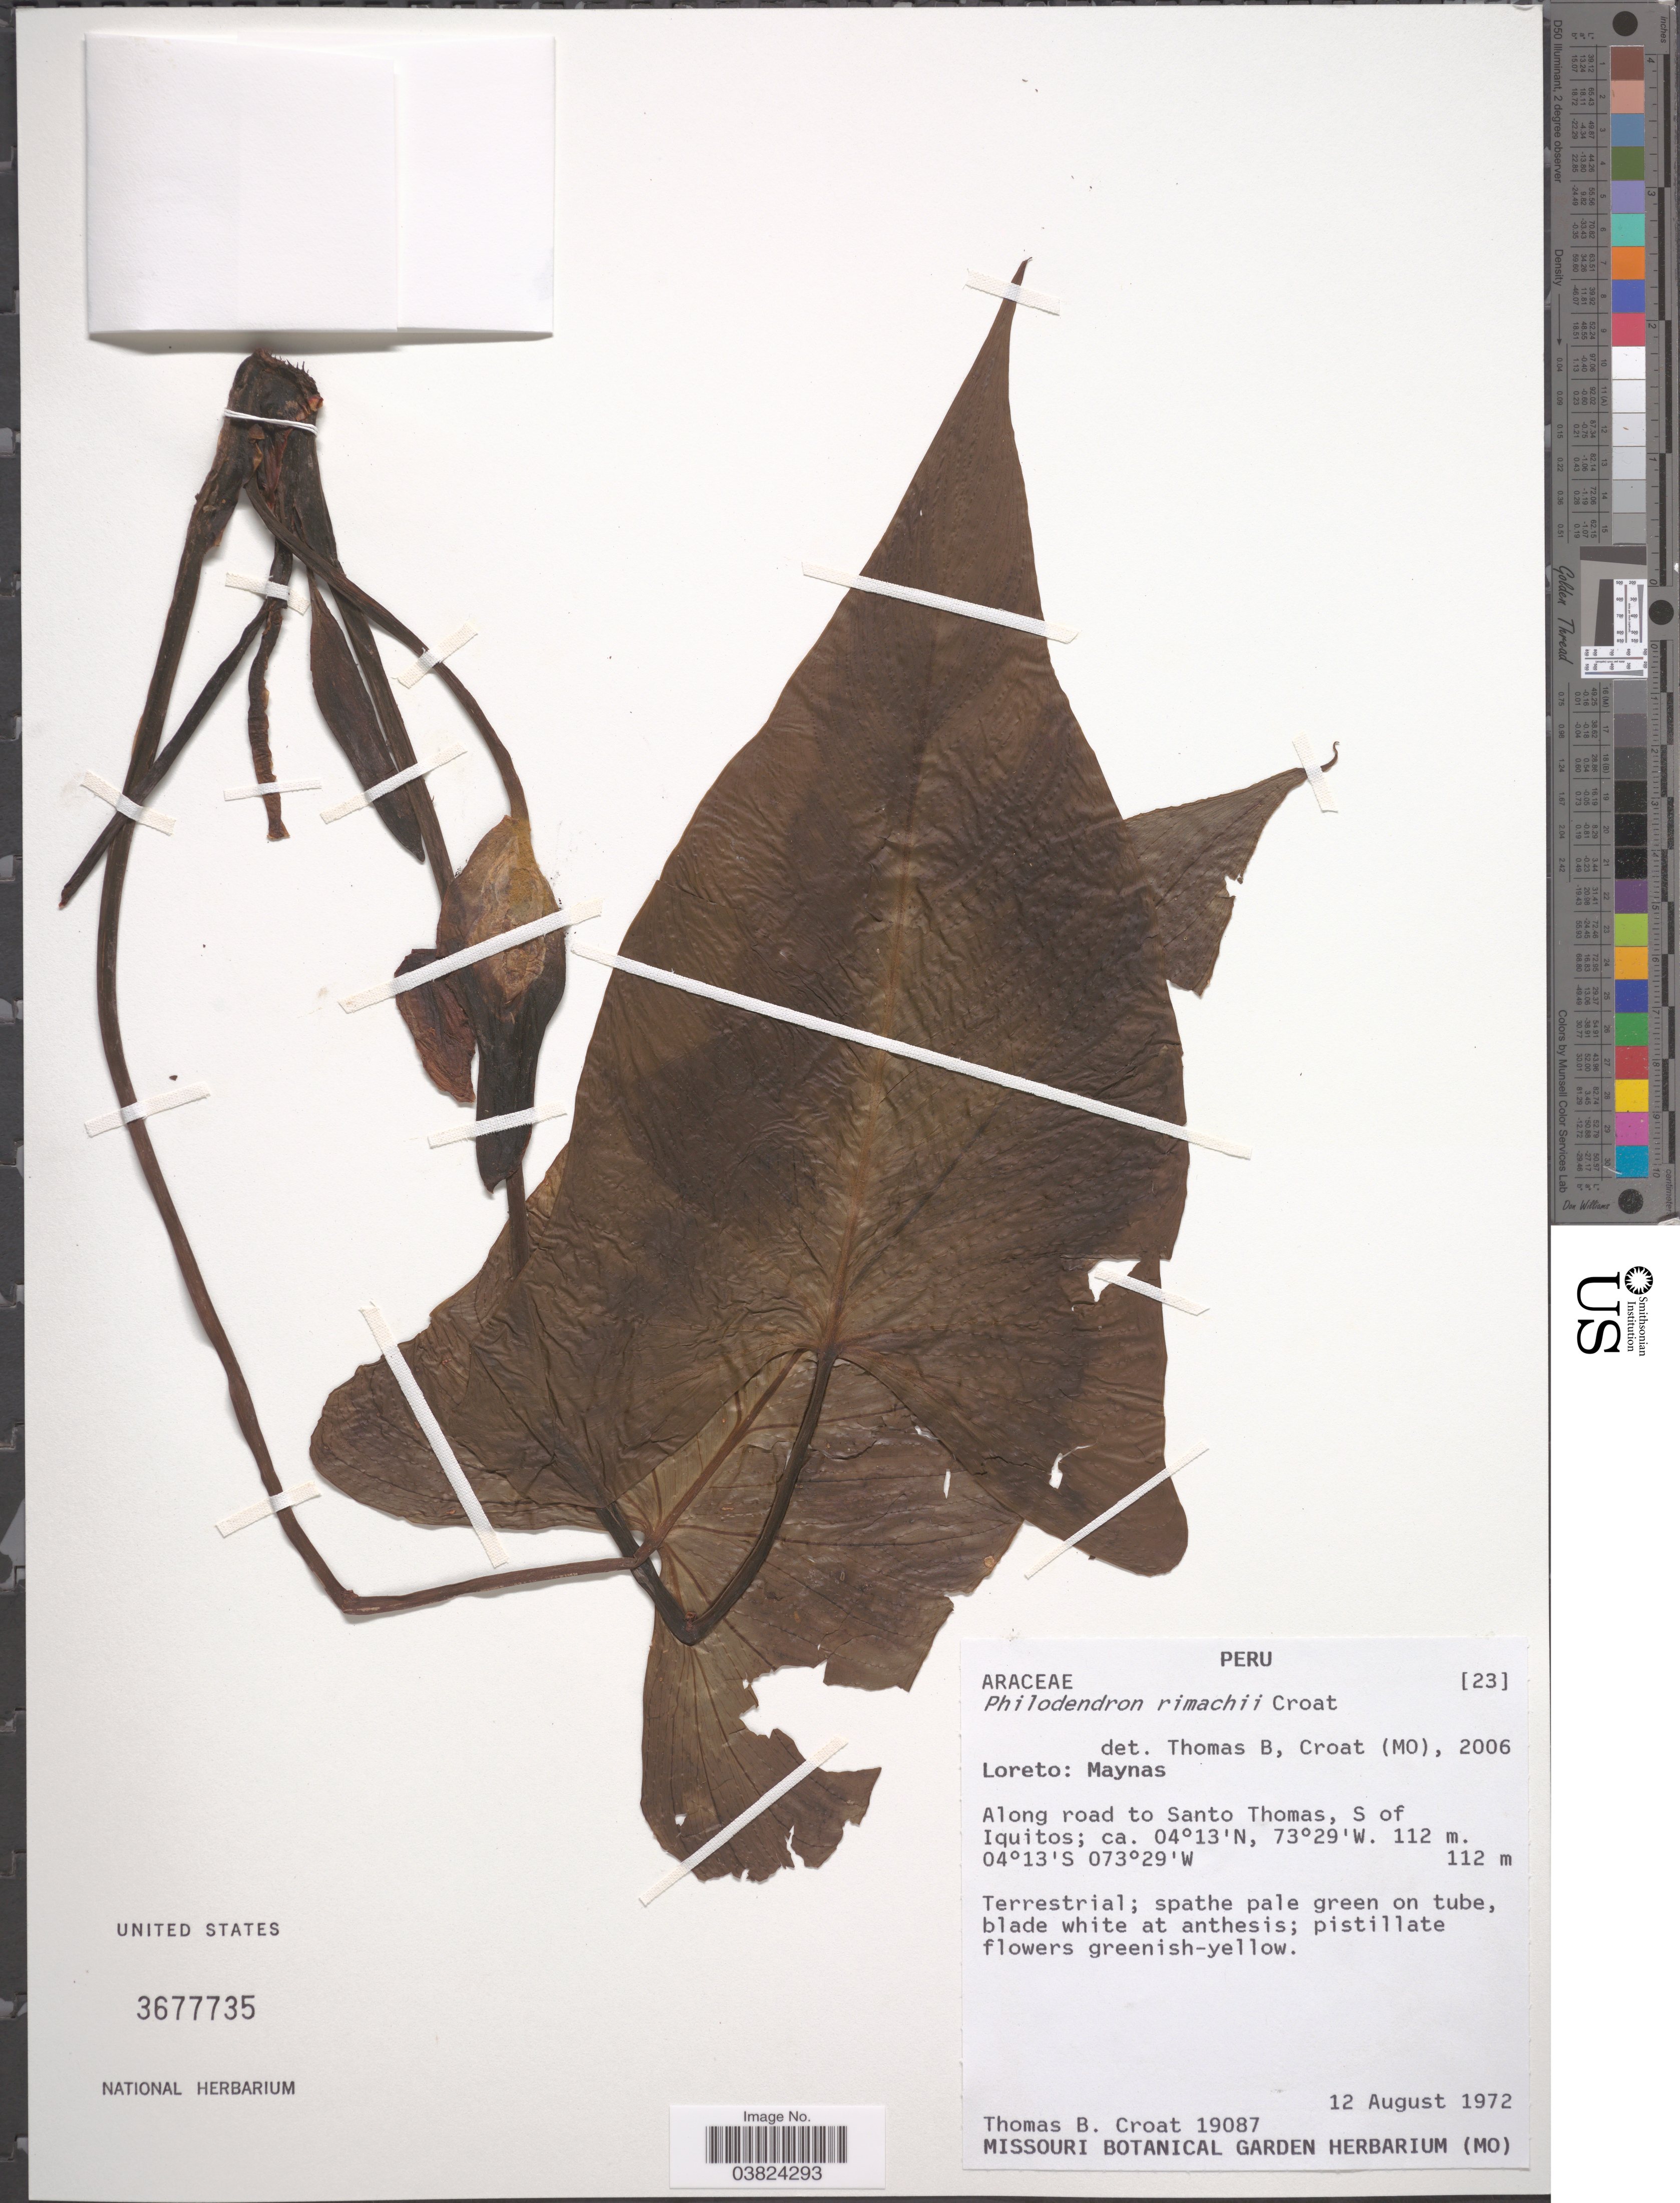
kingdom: Plantae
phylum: Tracheophyta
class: Liliopsida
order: Alismatales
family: Araceae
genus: Philodendron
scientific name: Philodendron rimachii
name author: Croat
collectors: T. B. Croat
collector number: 19087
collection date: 1972-08-12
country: Peru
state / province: Loreto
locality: Maynas. Along road to Santo Thomas, S of Iquitos.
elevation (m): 112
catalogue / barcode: US 3677735